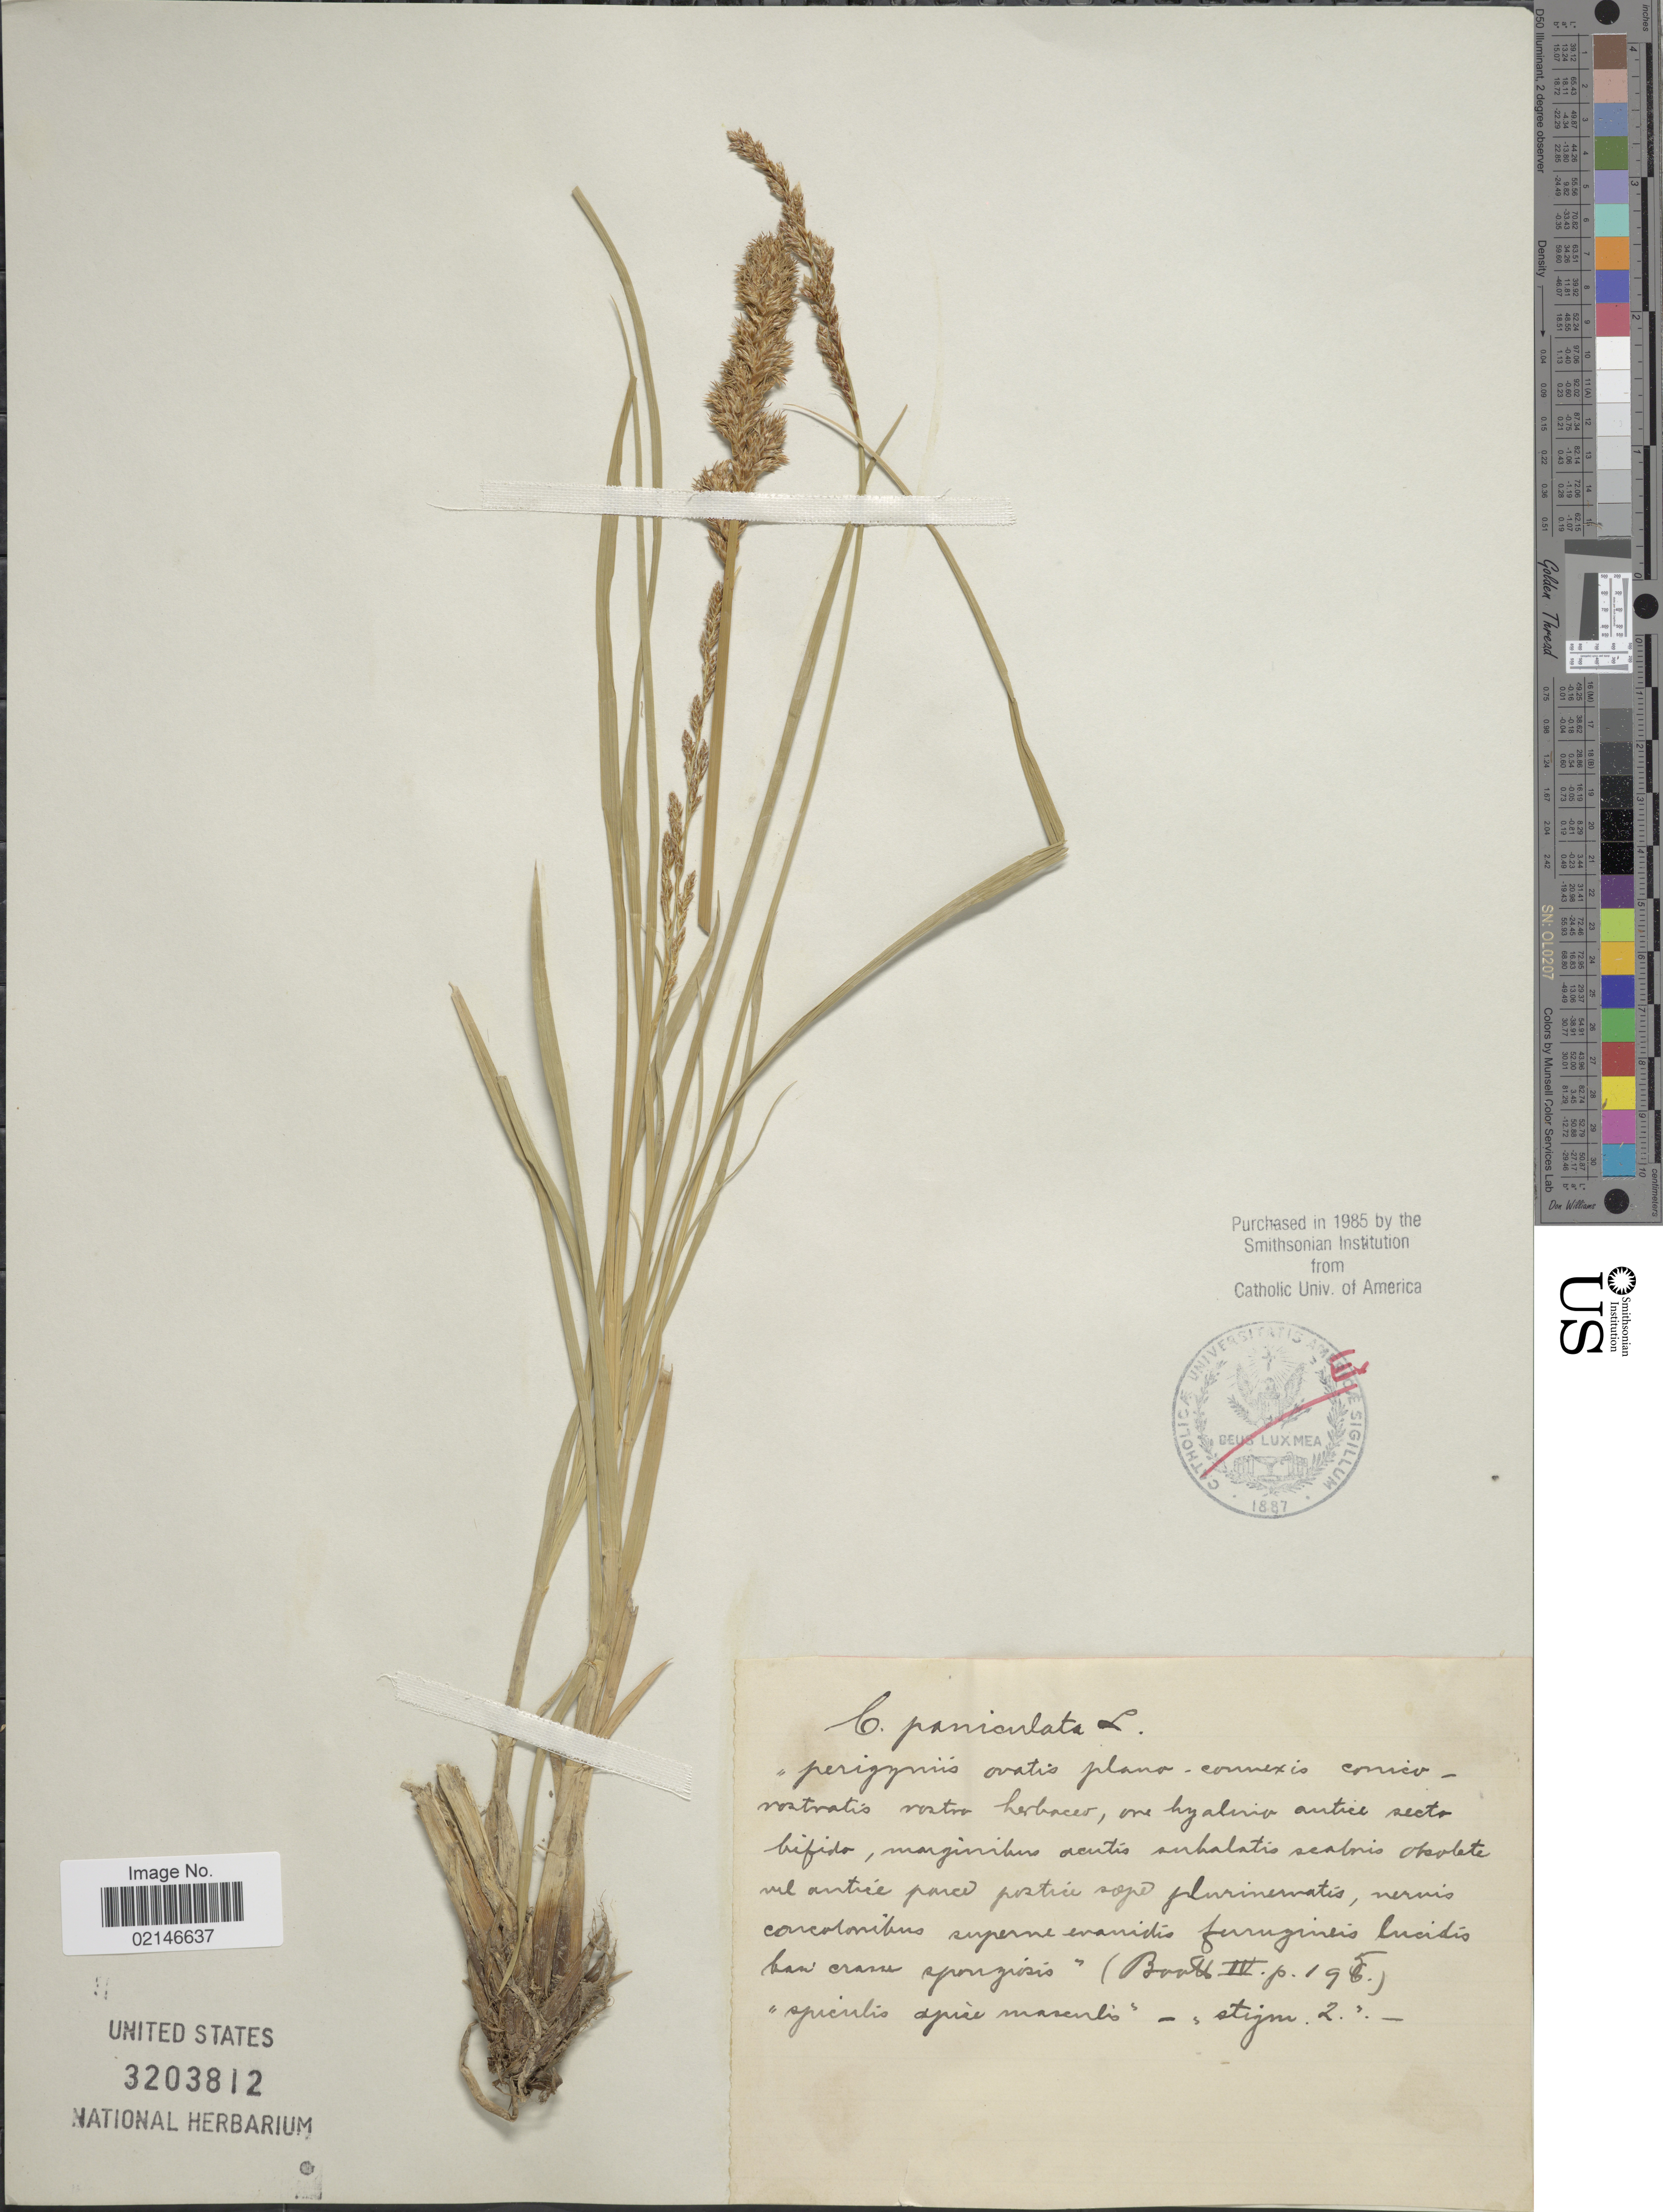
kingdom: Plantae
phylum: Tracheophyta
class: Liliopsida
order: Poales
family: Cyperaceae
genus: Carex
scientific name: Carex virgata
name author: Sol. ex Boott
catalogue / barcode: US 3203812